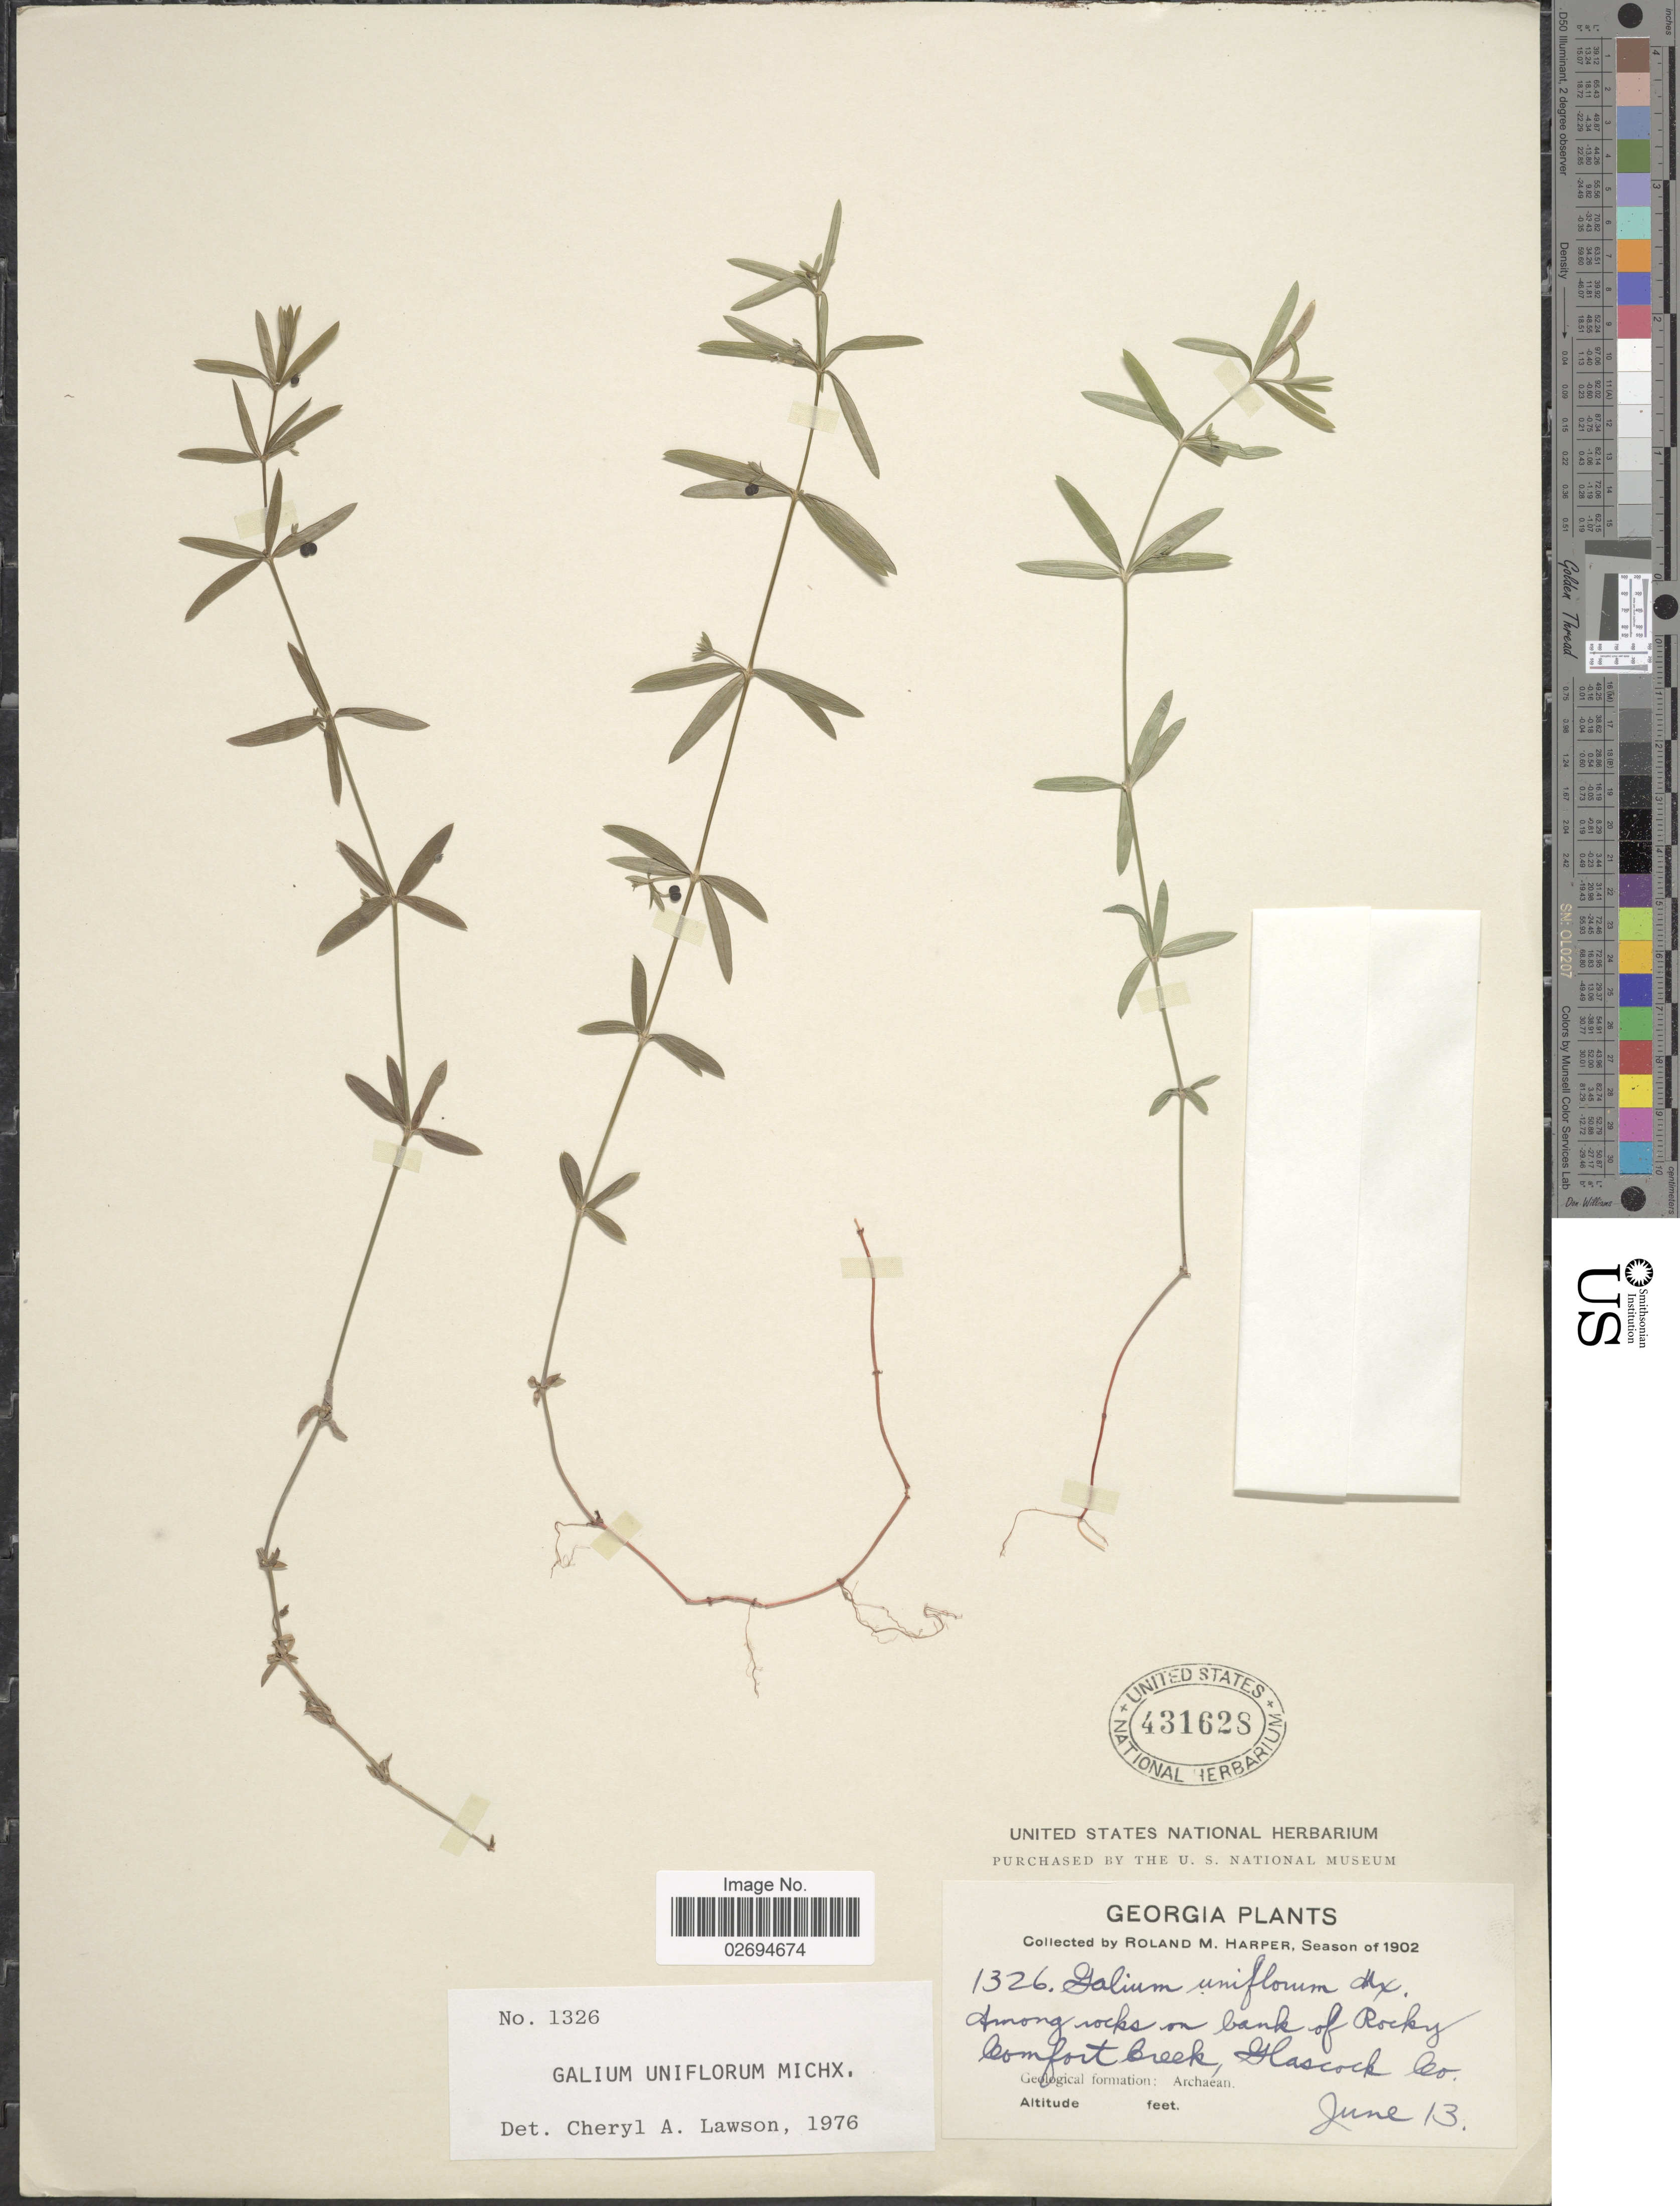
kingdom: Plantae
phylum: Tracheophyta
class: Magnoliopsida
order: Gentianales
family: Rubiaceae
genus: Galium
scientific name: Galium uniflorum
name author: Michx.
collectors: R. M. Harper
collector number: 1326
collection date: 1902-06-13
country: United States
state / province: Georgia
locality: Among rocks on bank of Rocky Comfort Creek, Glascock Co. Geological formation: Archaen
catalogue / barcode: US 431628